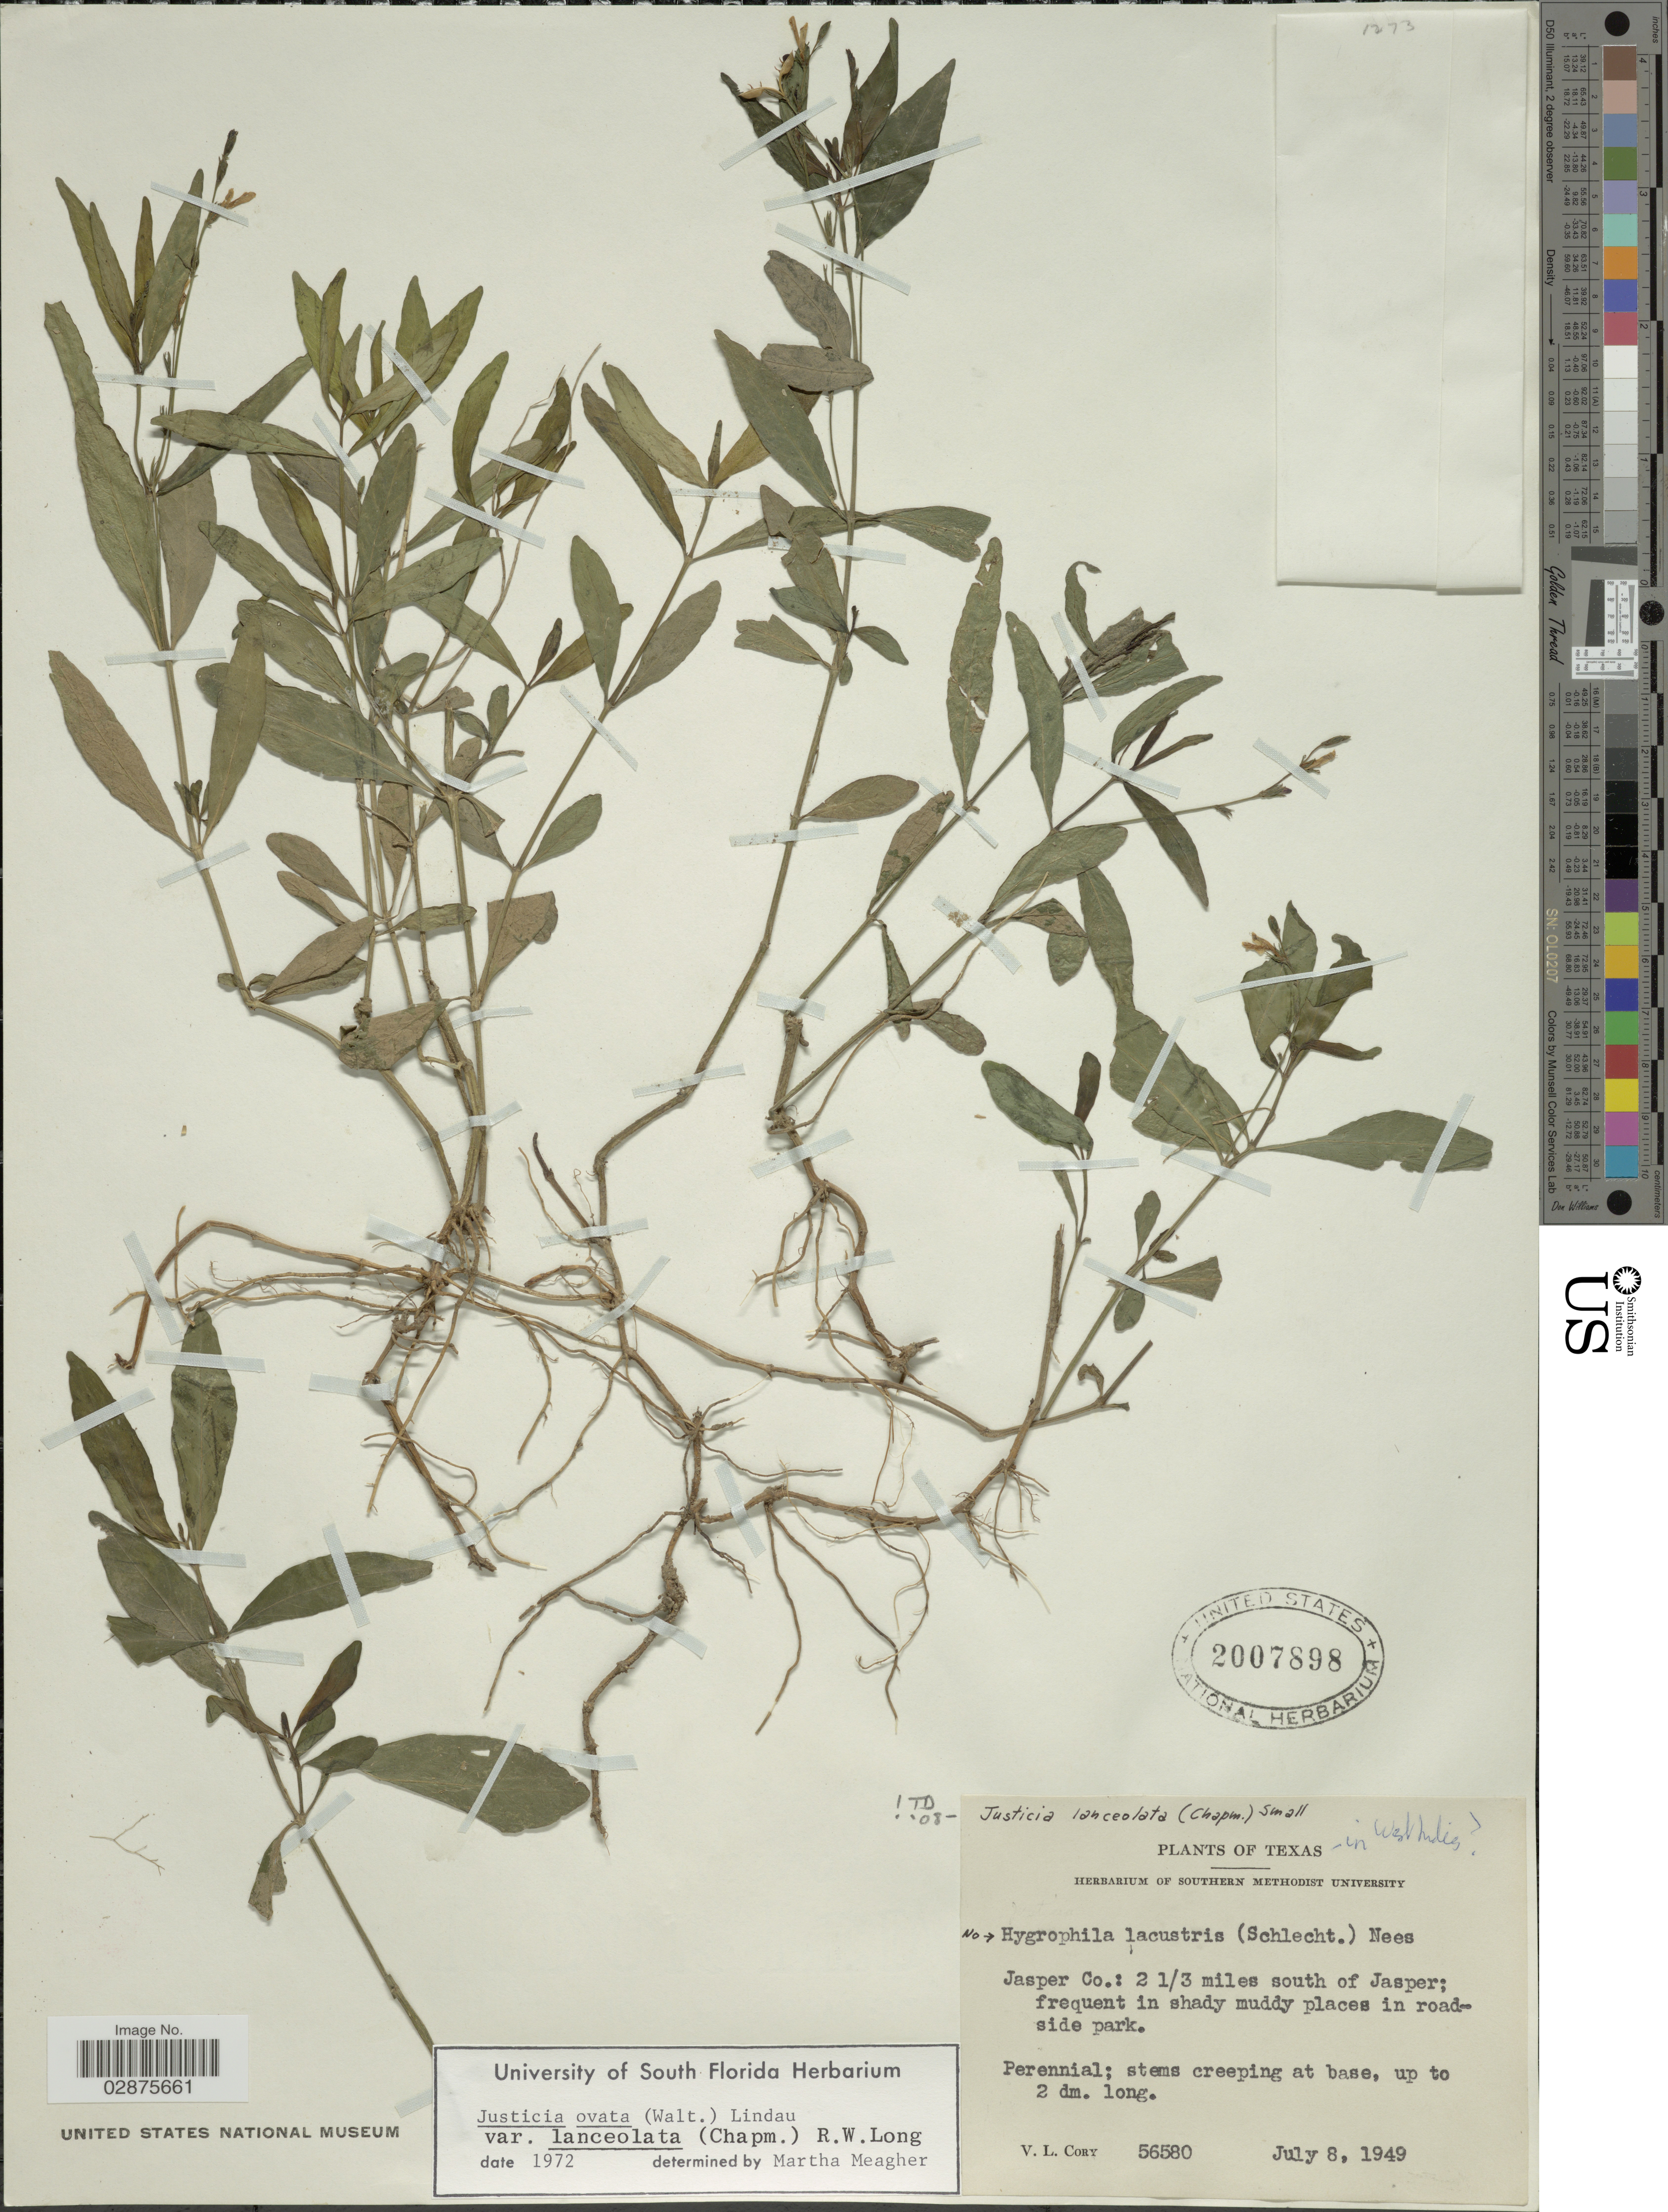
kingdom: Plantae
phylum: Tracheophyta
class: Magnoliopsida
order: Lamiales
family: Acanthaceae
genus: Justicia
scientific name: Justicia lanceolata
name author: (Chapm.) Small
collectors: V. Cory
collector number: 56580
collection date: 1949-07-08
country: United States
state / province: Texas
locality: Texas in West Indies. Jasper Co.: 2 1/3 miles south of Jasper; frequent in shady muddy places in road-side park.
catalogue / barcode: US 2007898